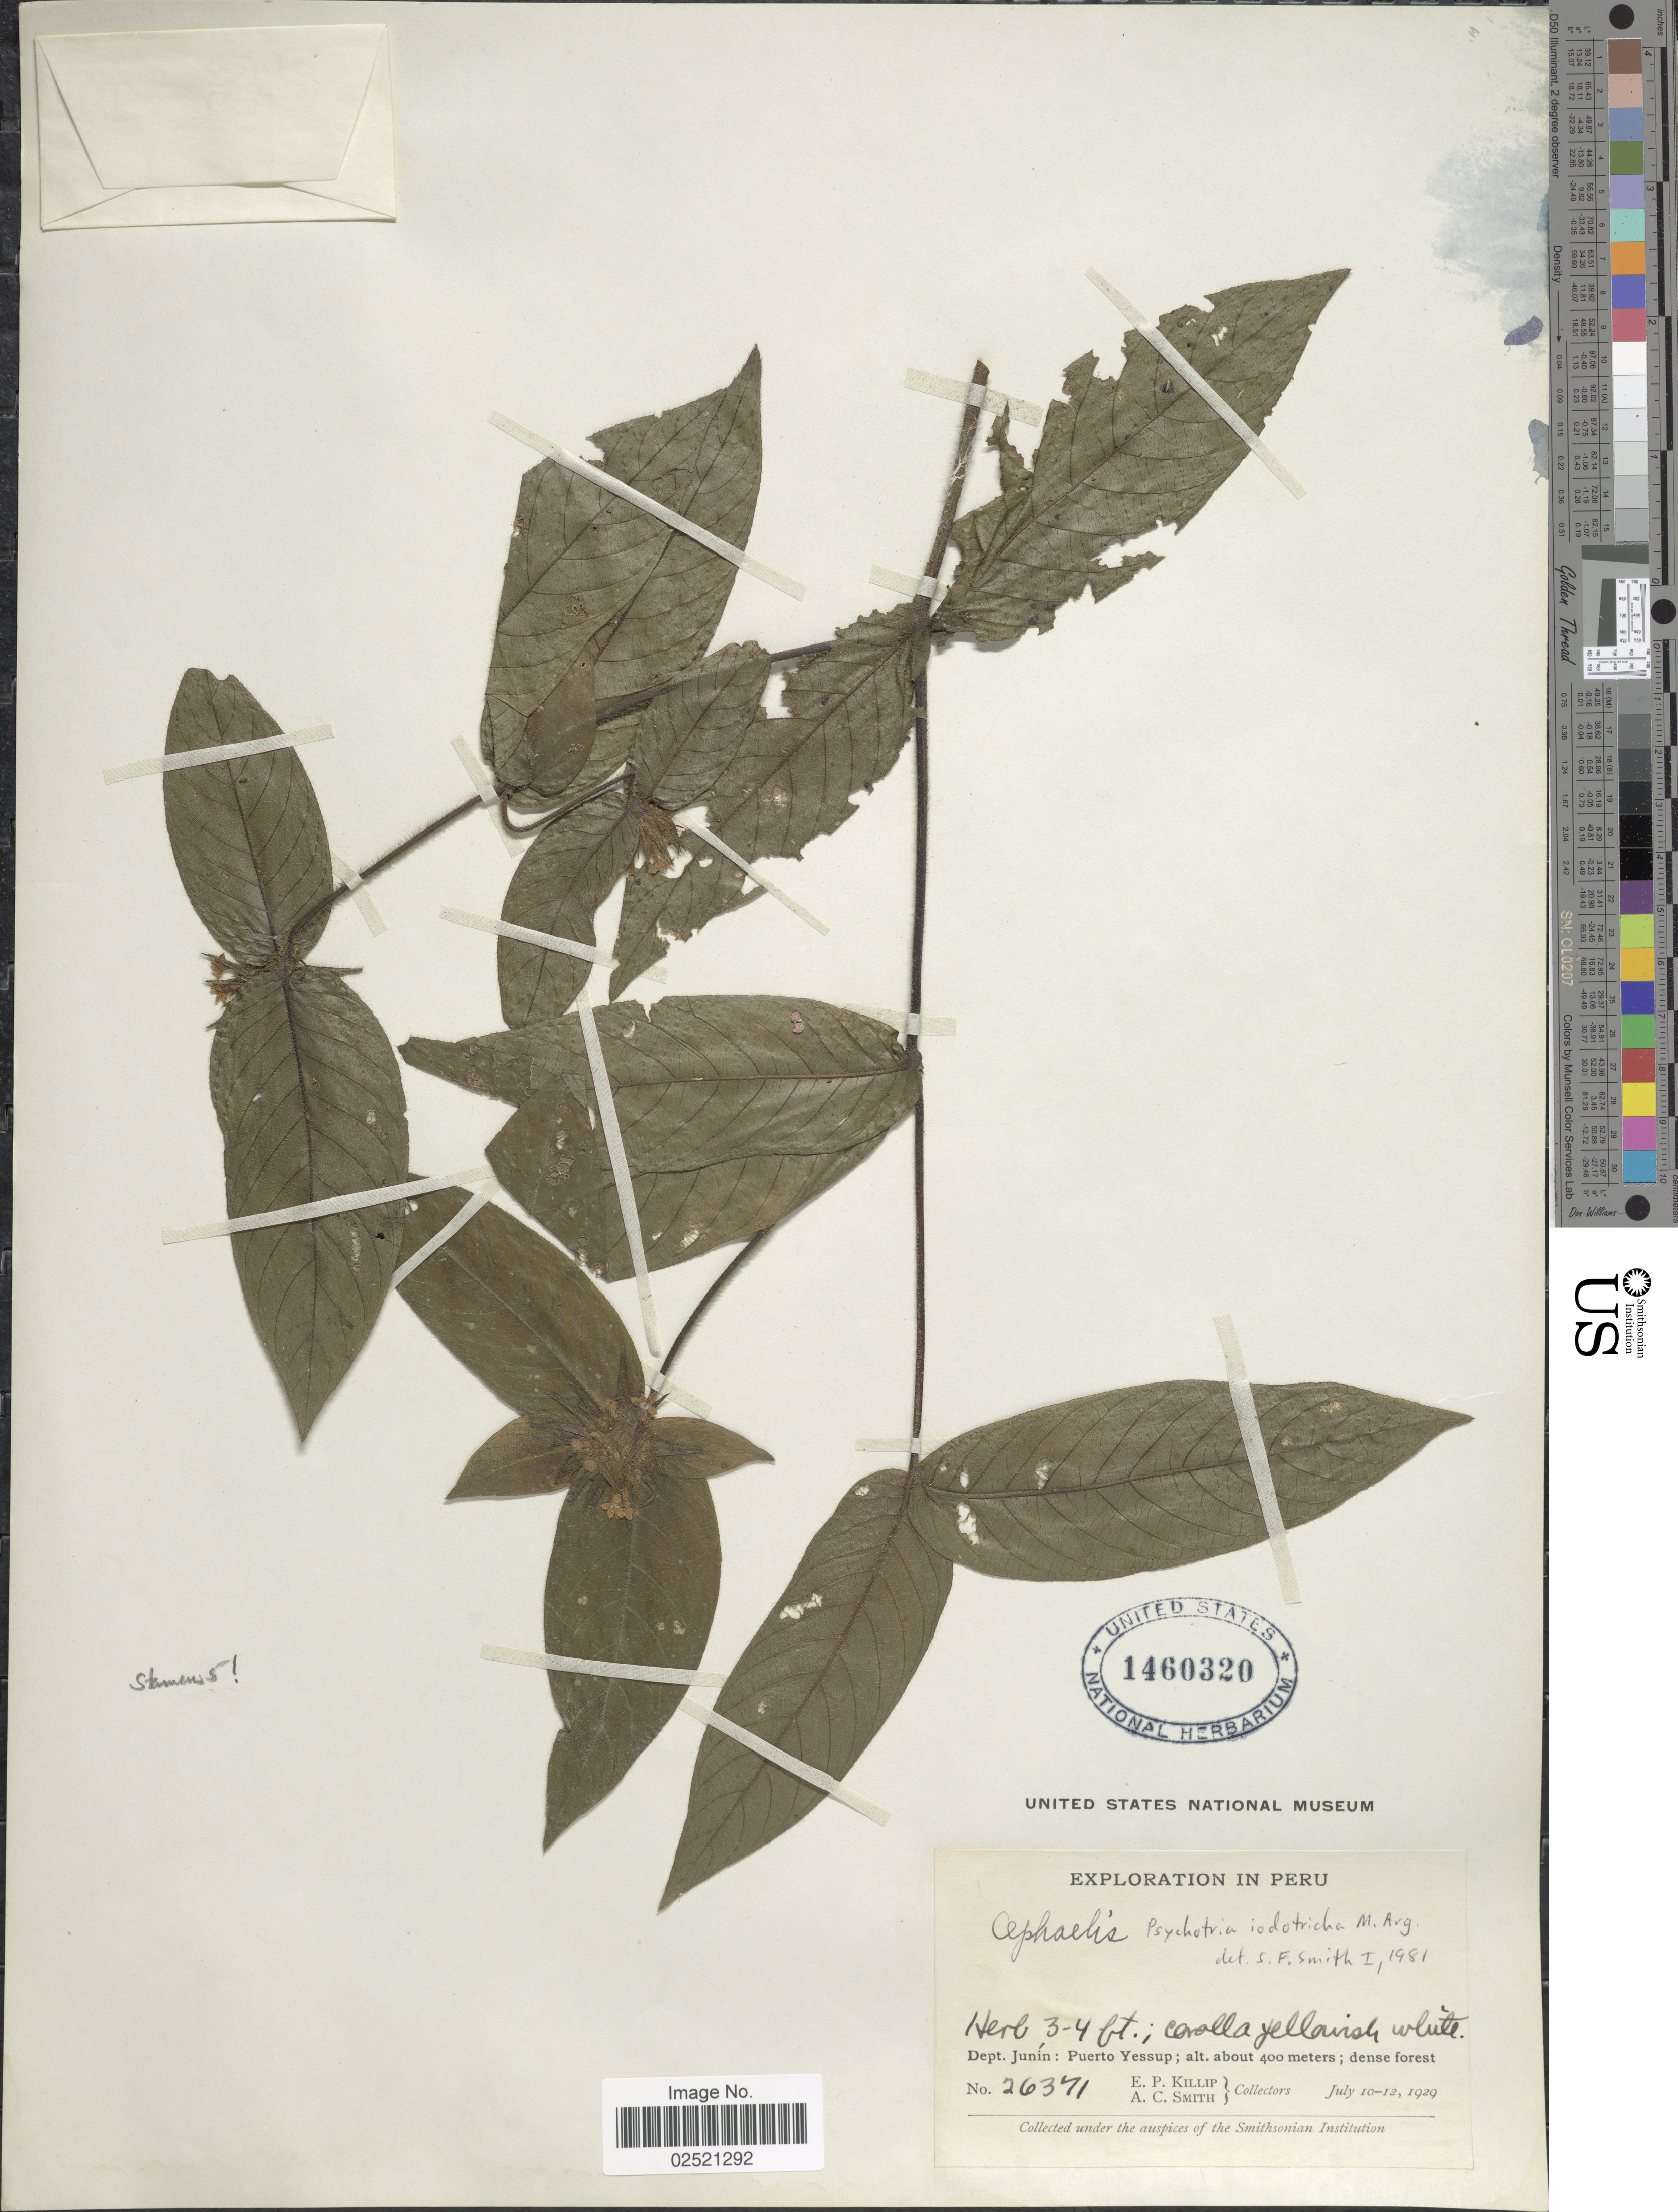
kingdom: Plantae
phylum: Tracheophyta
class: Magnoliopsida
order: Gentianales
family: Rubiaceae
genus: Psychotria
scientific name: Psychotria iodotricha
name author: Müll. Arg.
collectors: E. P. Killip & A. C. Smith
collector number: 26371*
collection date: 1929-07-10/1929-07-12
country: Peru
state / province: Junín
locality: Puerto Yessup.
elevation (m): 400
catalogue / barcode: US 1460320